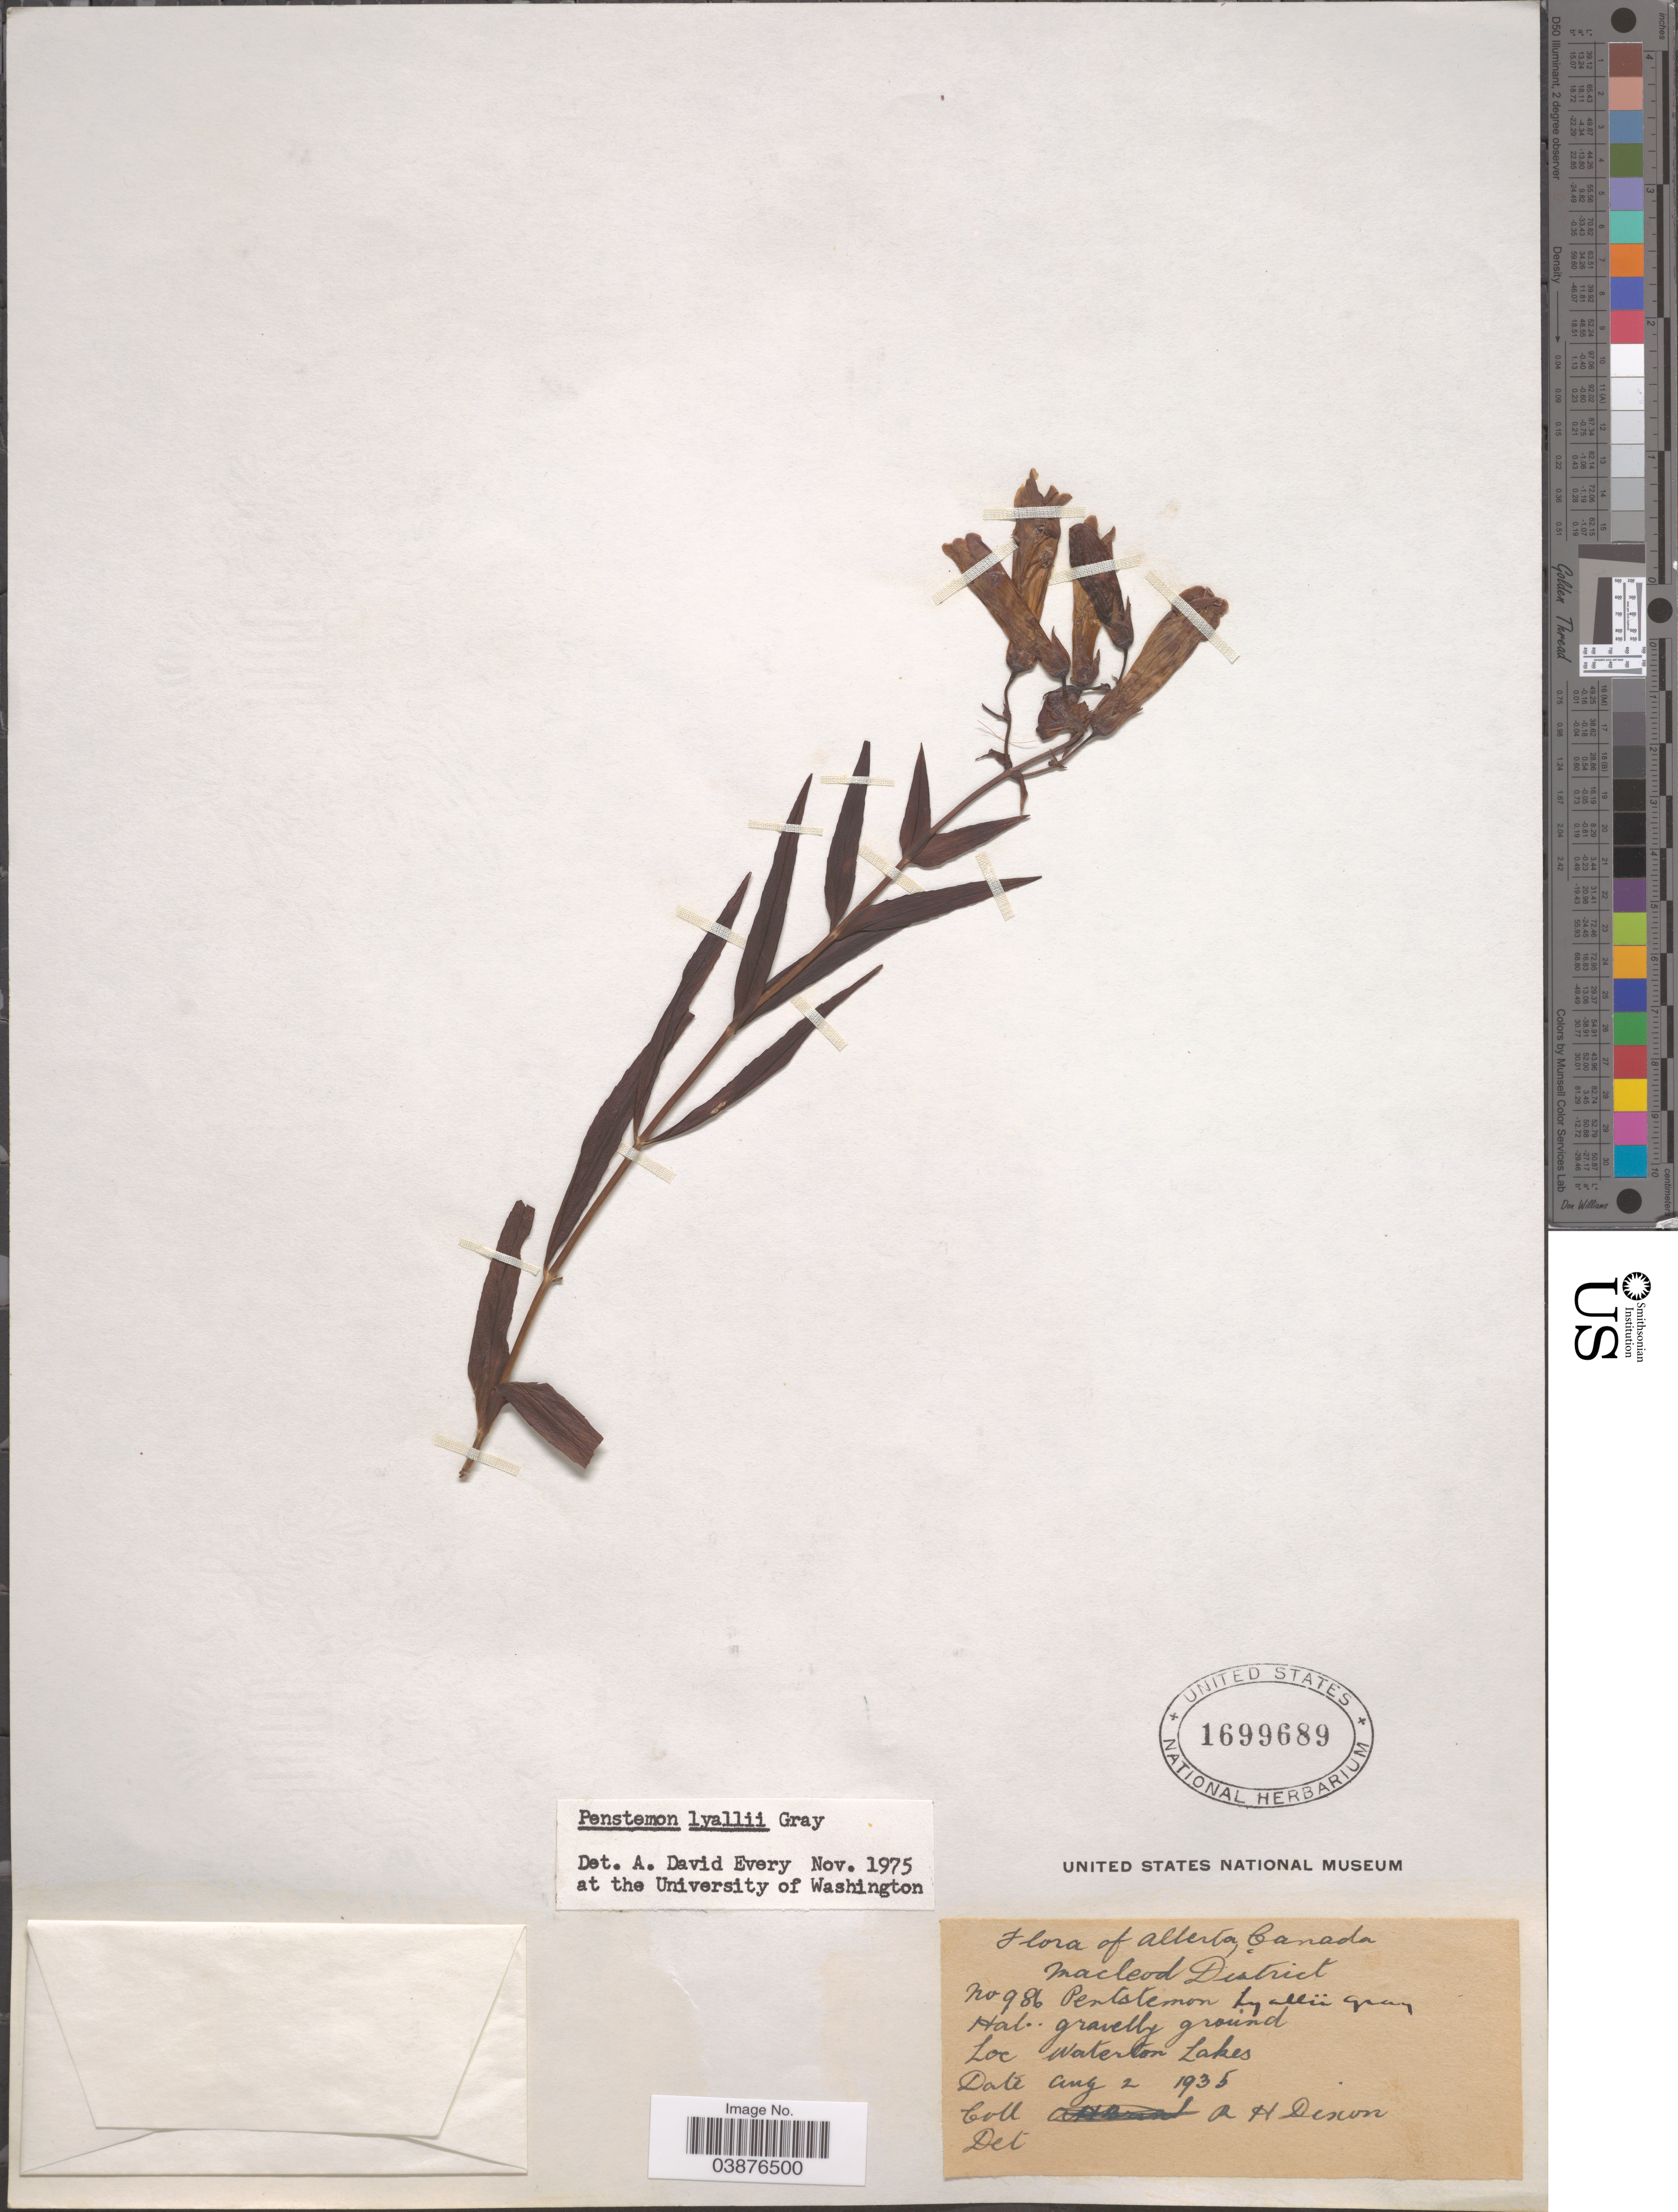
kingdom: Plantae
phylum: Tracheophyta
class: Magnoliopsida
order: Lamiales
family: Plantaginaceae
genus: Penstemon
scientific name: Penstemon lyallii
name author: (A. Gray) A. Gray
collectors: R. H. Dixon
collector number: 986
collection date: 1935-08-02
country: Canada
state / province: Alberta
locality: Macleod District. Waterton Lakes.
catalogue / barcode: US 1699689